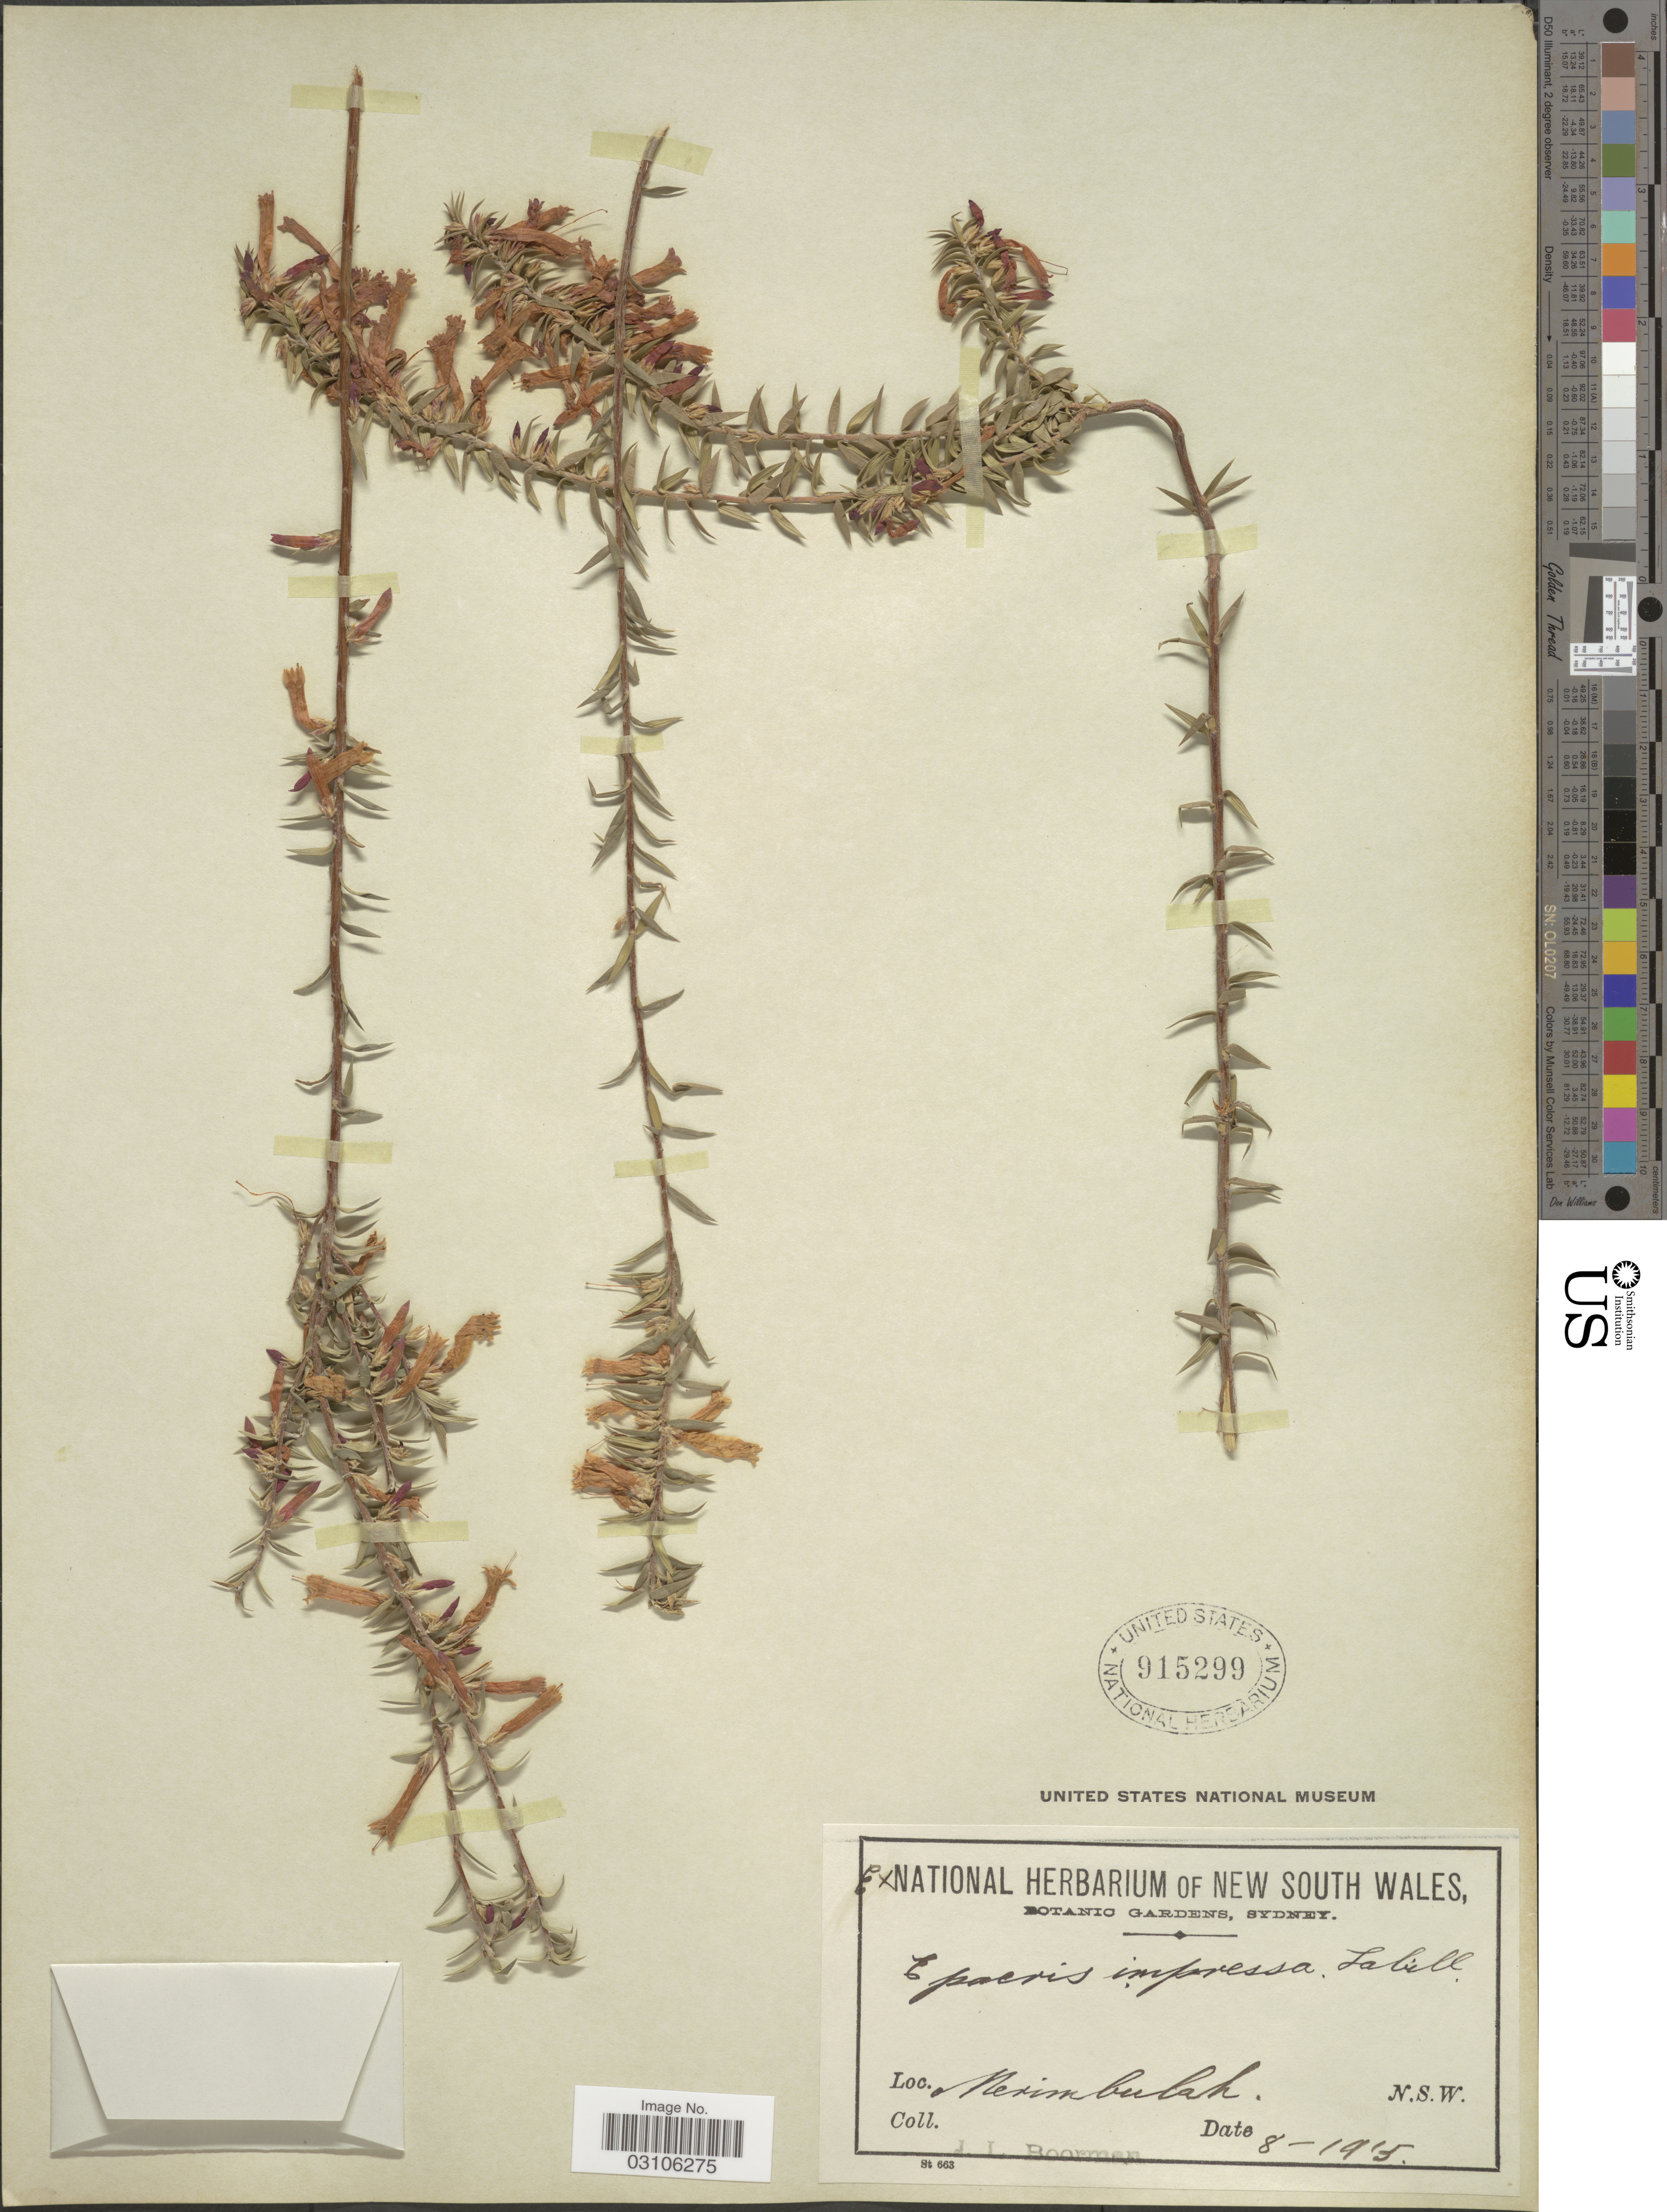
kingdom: Plantae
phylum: Tracheophyta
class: Magnoliopsida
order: Ericales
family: Ericaceae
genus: Epacris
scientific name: Epacris impressa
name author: Labill.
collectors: J. Boorman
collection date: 1913-08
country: Australia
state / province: New South Wales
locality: Merimbulah.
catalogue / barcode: US 915299